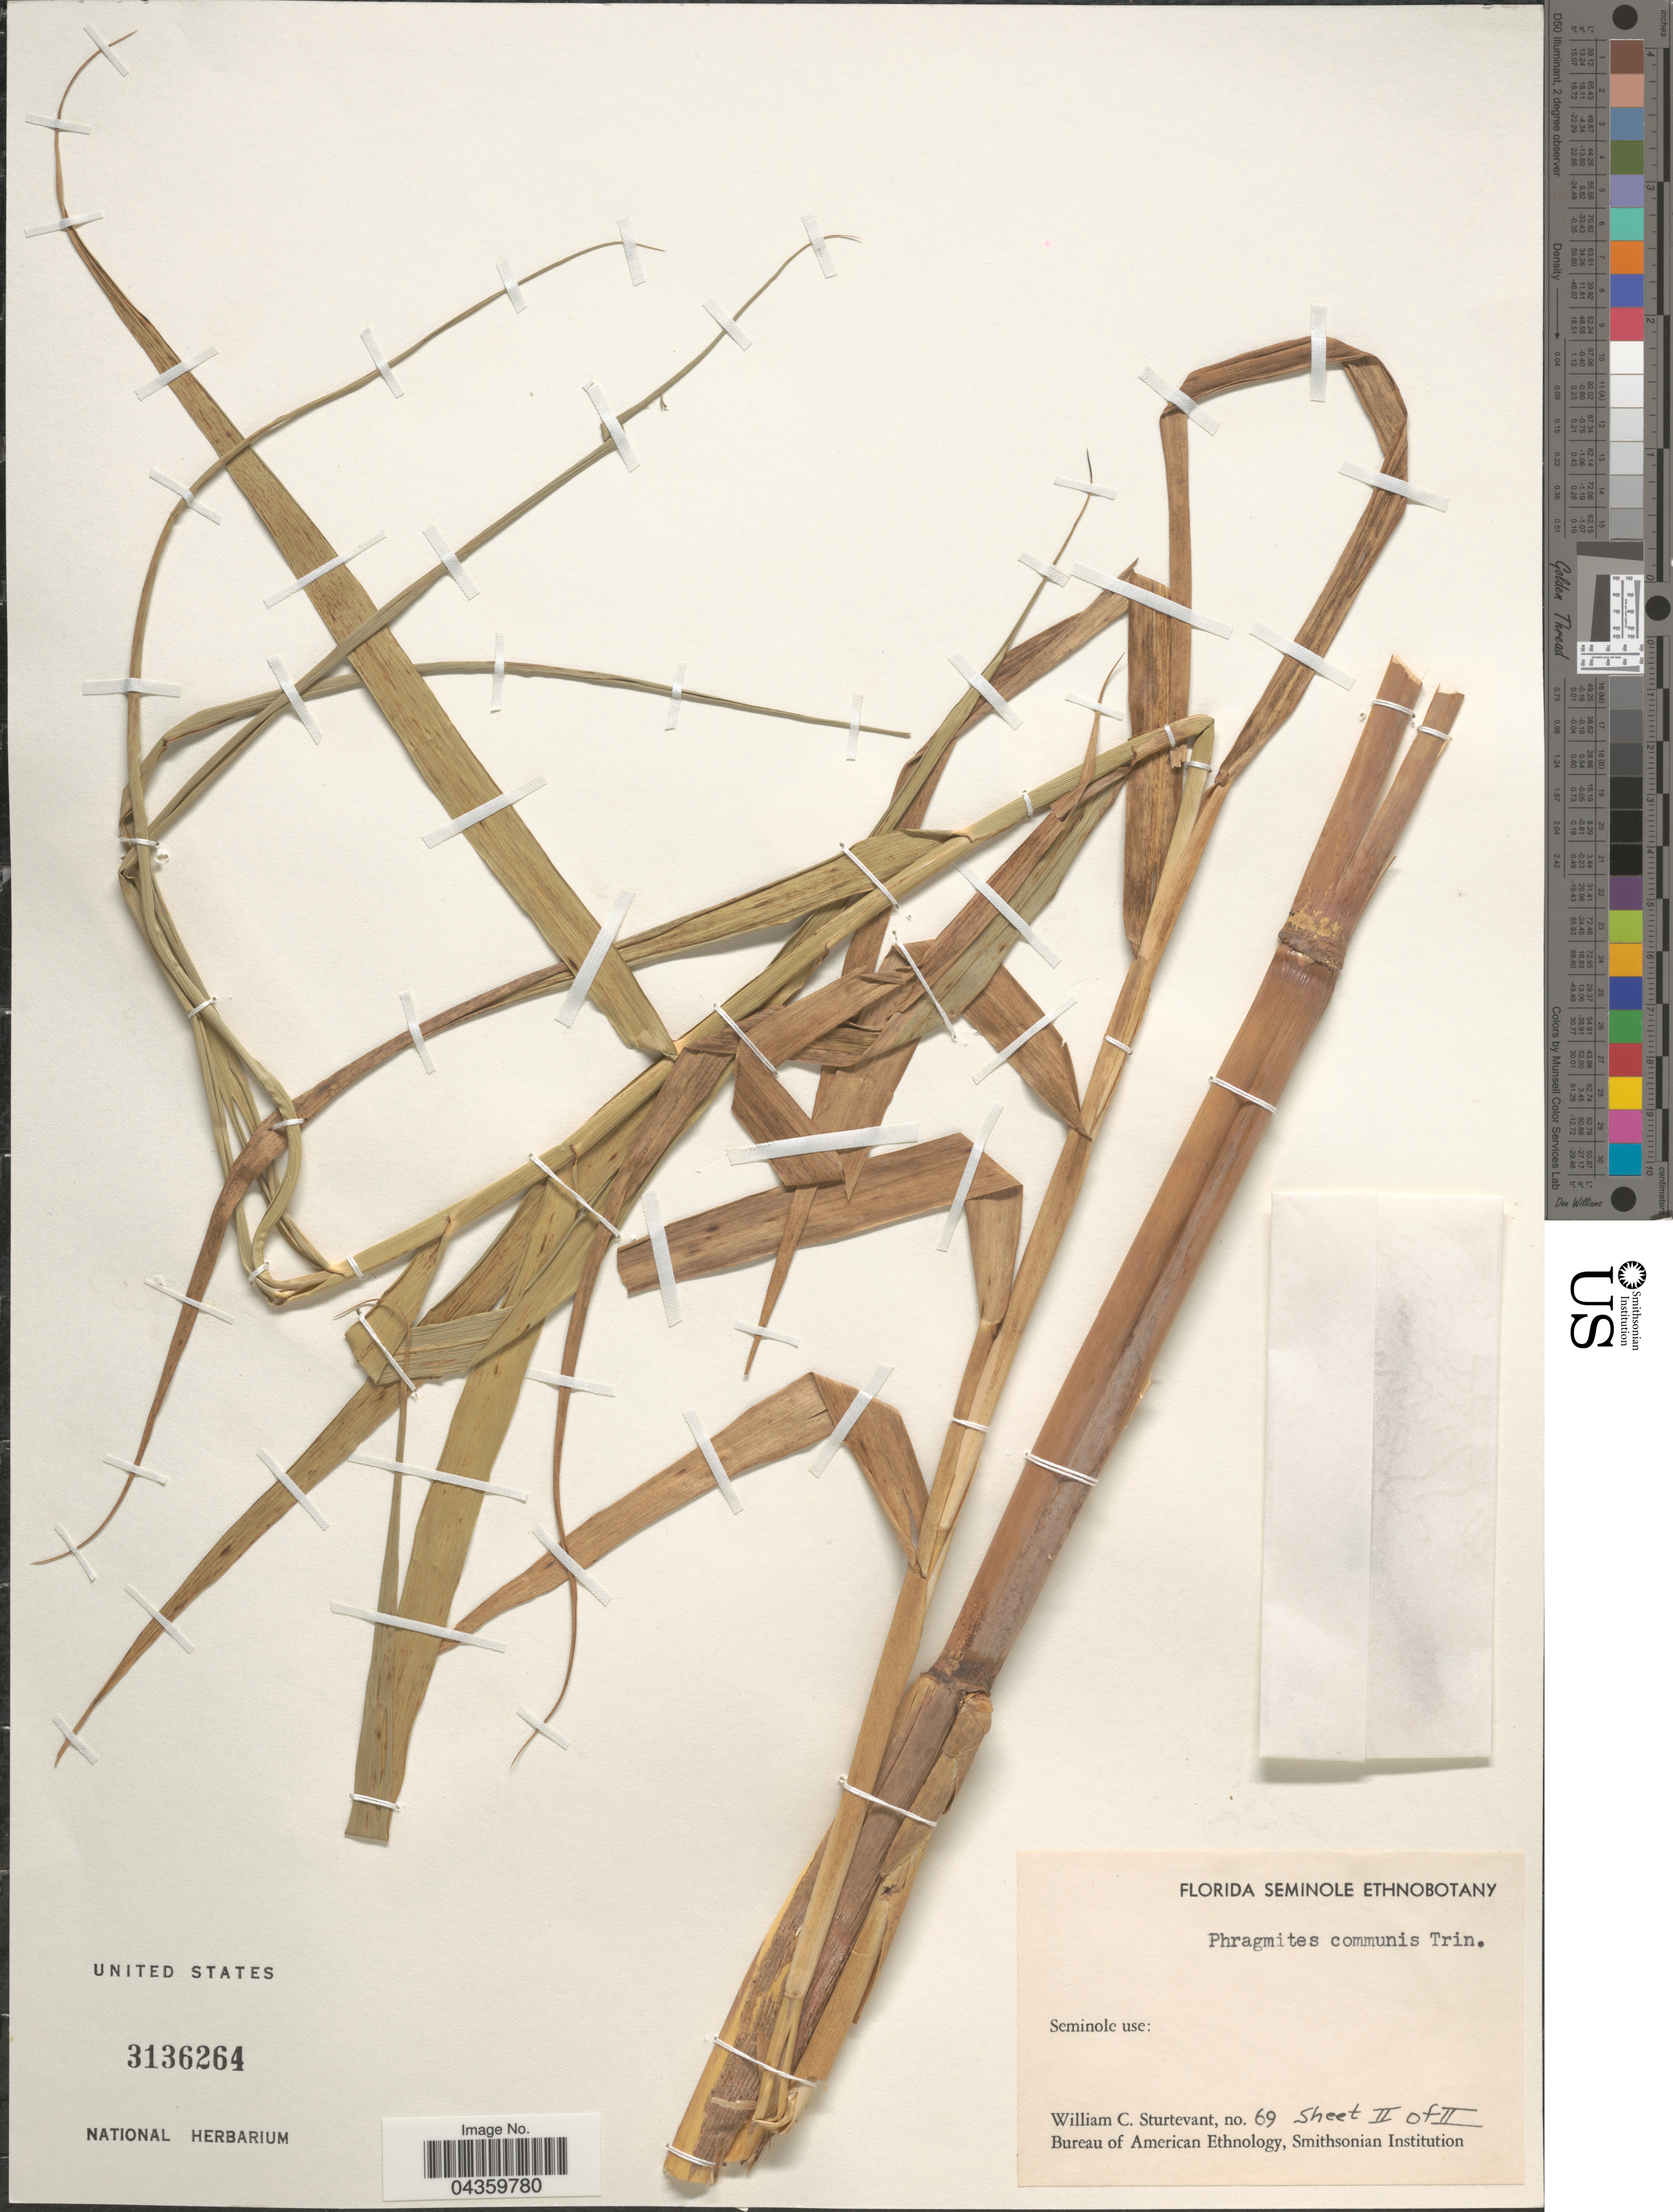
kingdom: Plantae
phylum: Tracheophyta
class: Liliopsida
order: Poales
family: Poaceae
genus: Phragmites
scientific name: Phragmites australis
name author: (Cav.) Trin. ex Steud.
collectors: W. Sturtevant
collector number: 69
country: United States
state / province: Florida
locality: Florida Seminole Ethnobotany.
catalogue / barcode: US 3136264